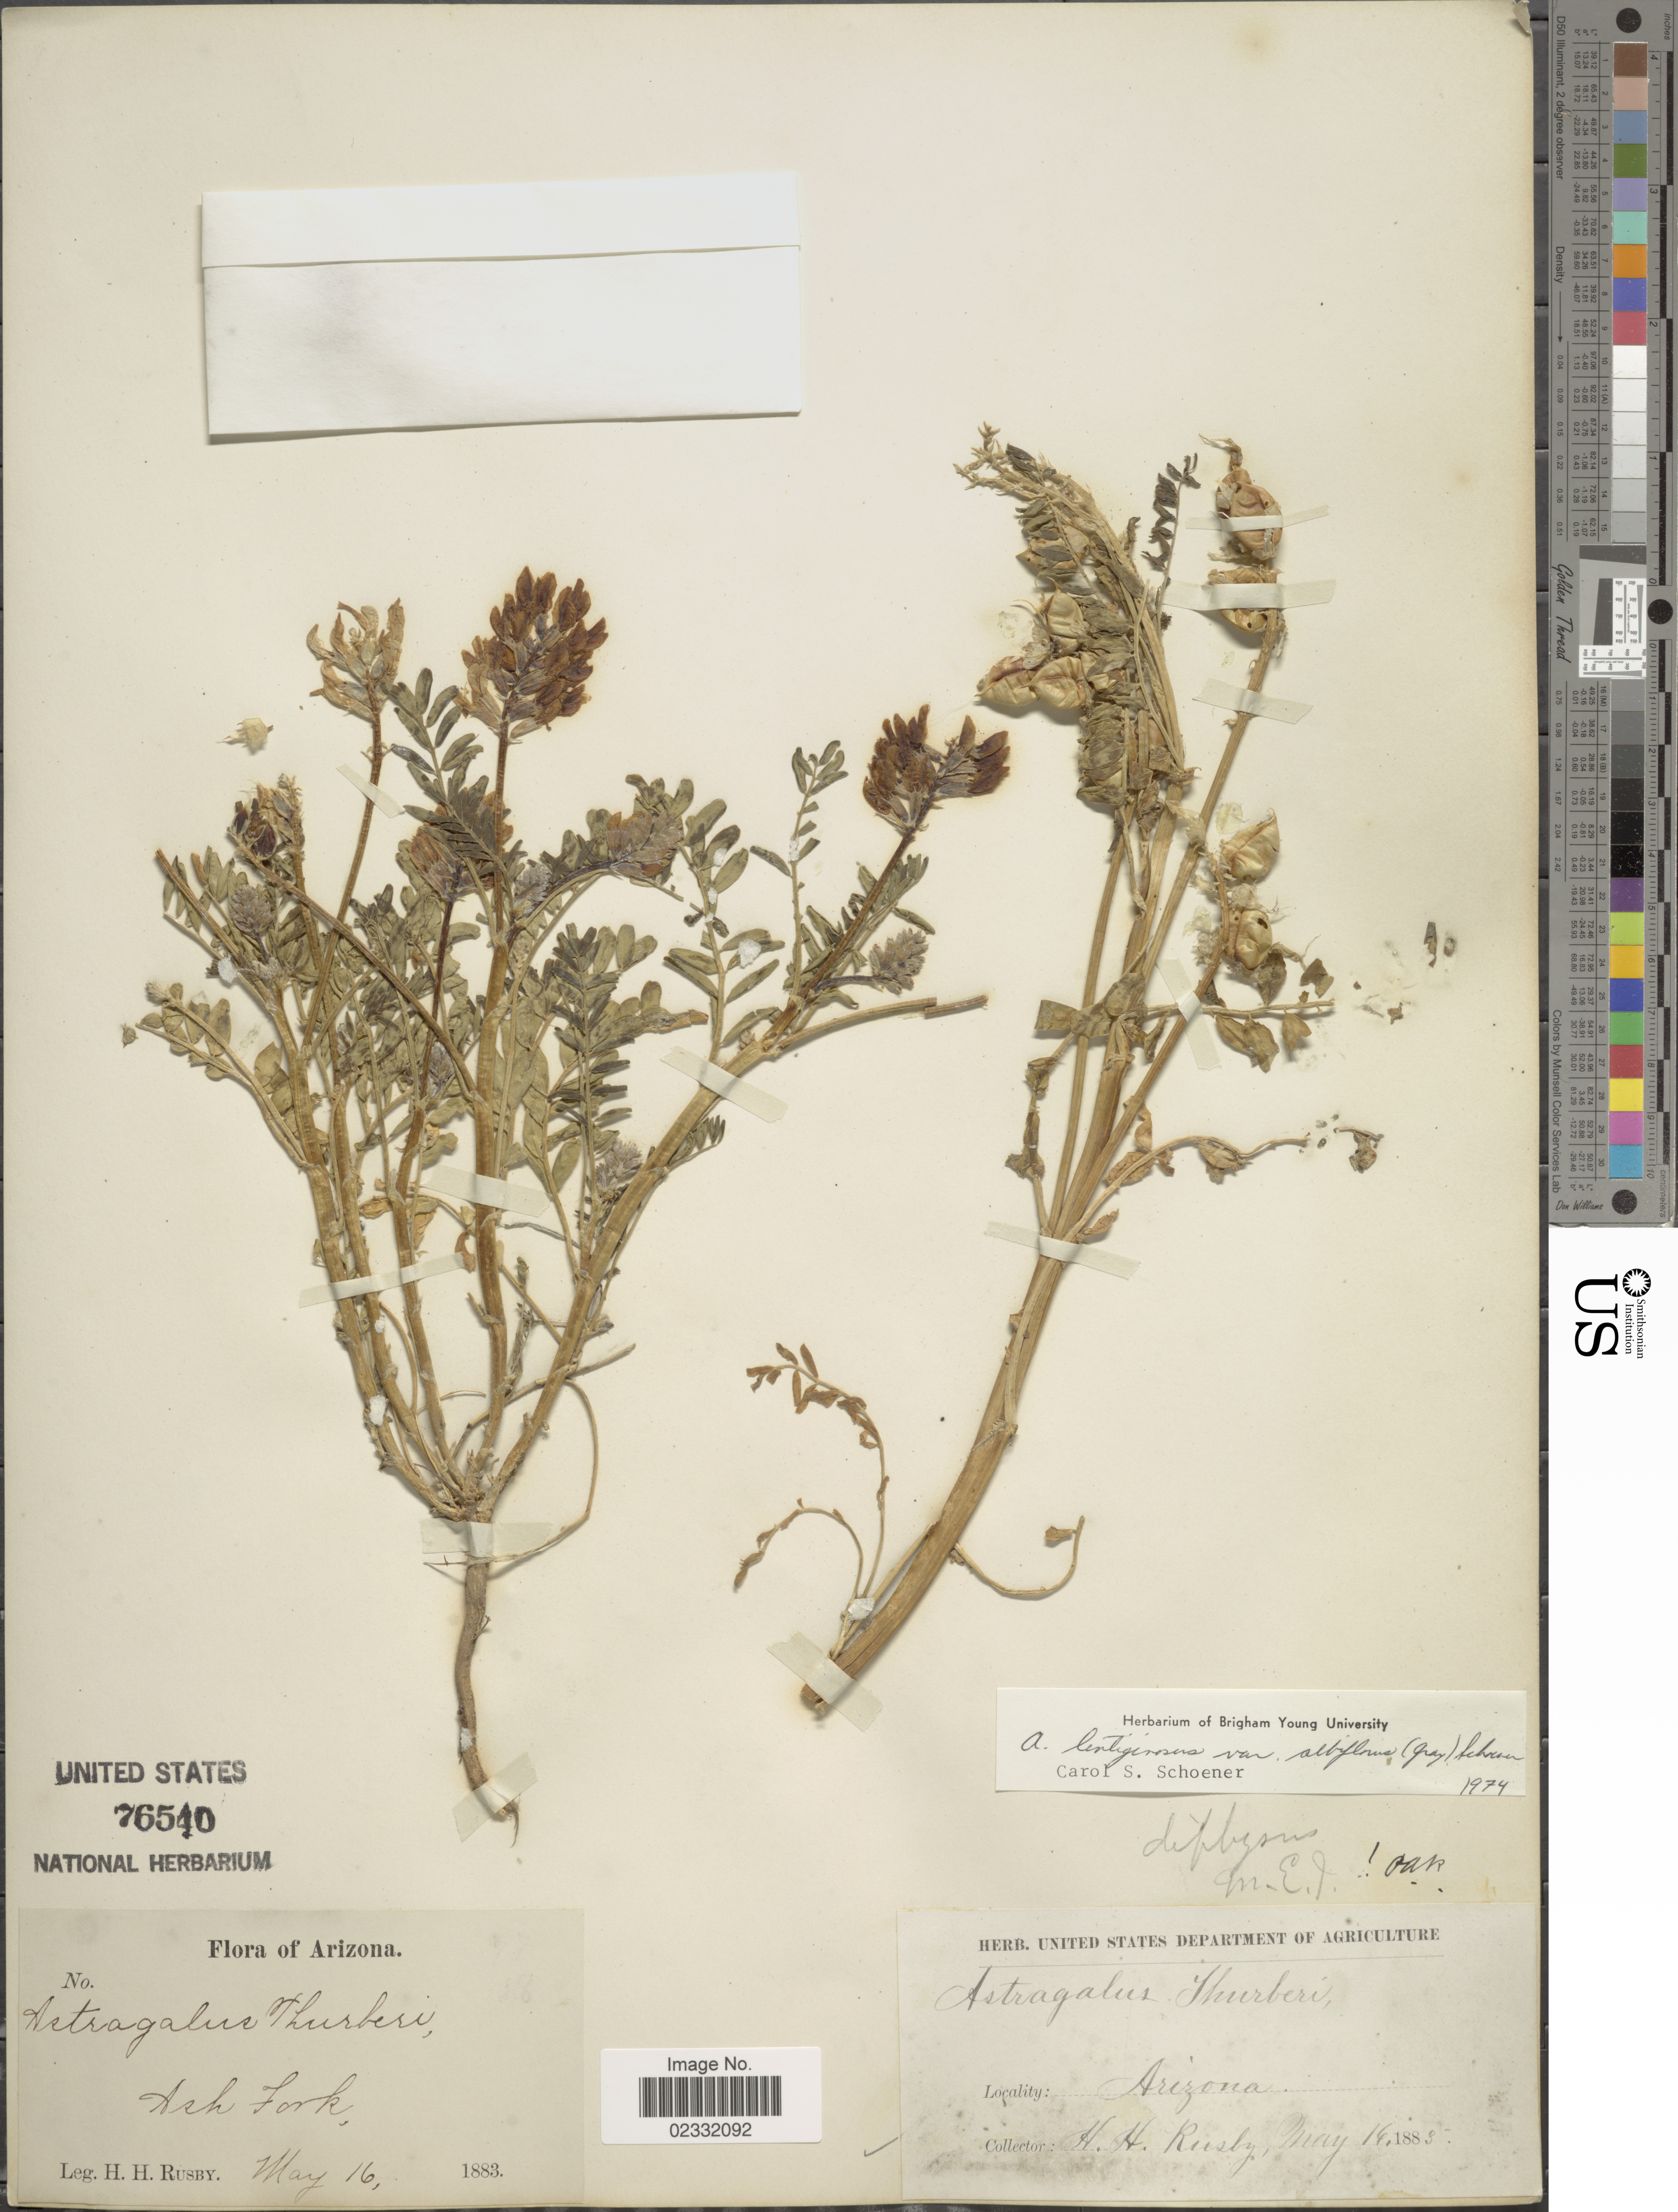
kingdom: Plantae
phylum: Tracheophyta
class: Magnoliopsida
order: Fabales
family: Fabaceae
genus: Astragalus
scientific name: Astragalus lentiginosus var. albiflorus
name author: (A. Gray) Schoener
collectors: H. H. Rusby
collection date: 1883-05-16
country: United States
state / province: Arizona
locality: Ash Fork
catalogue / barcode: US 76510